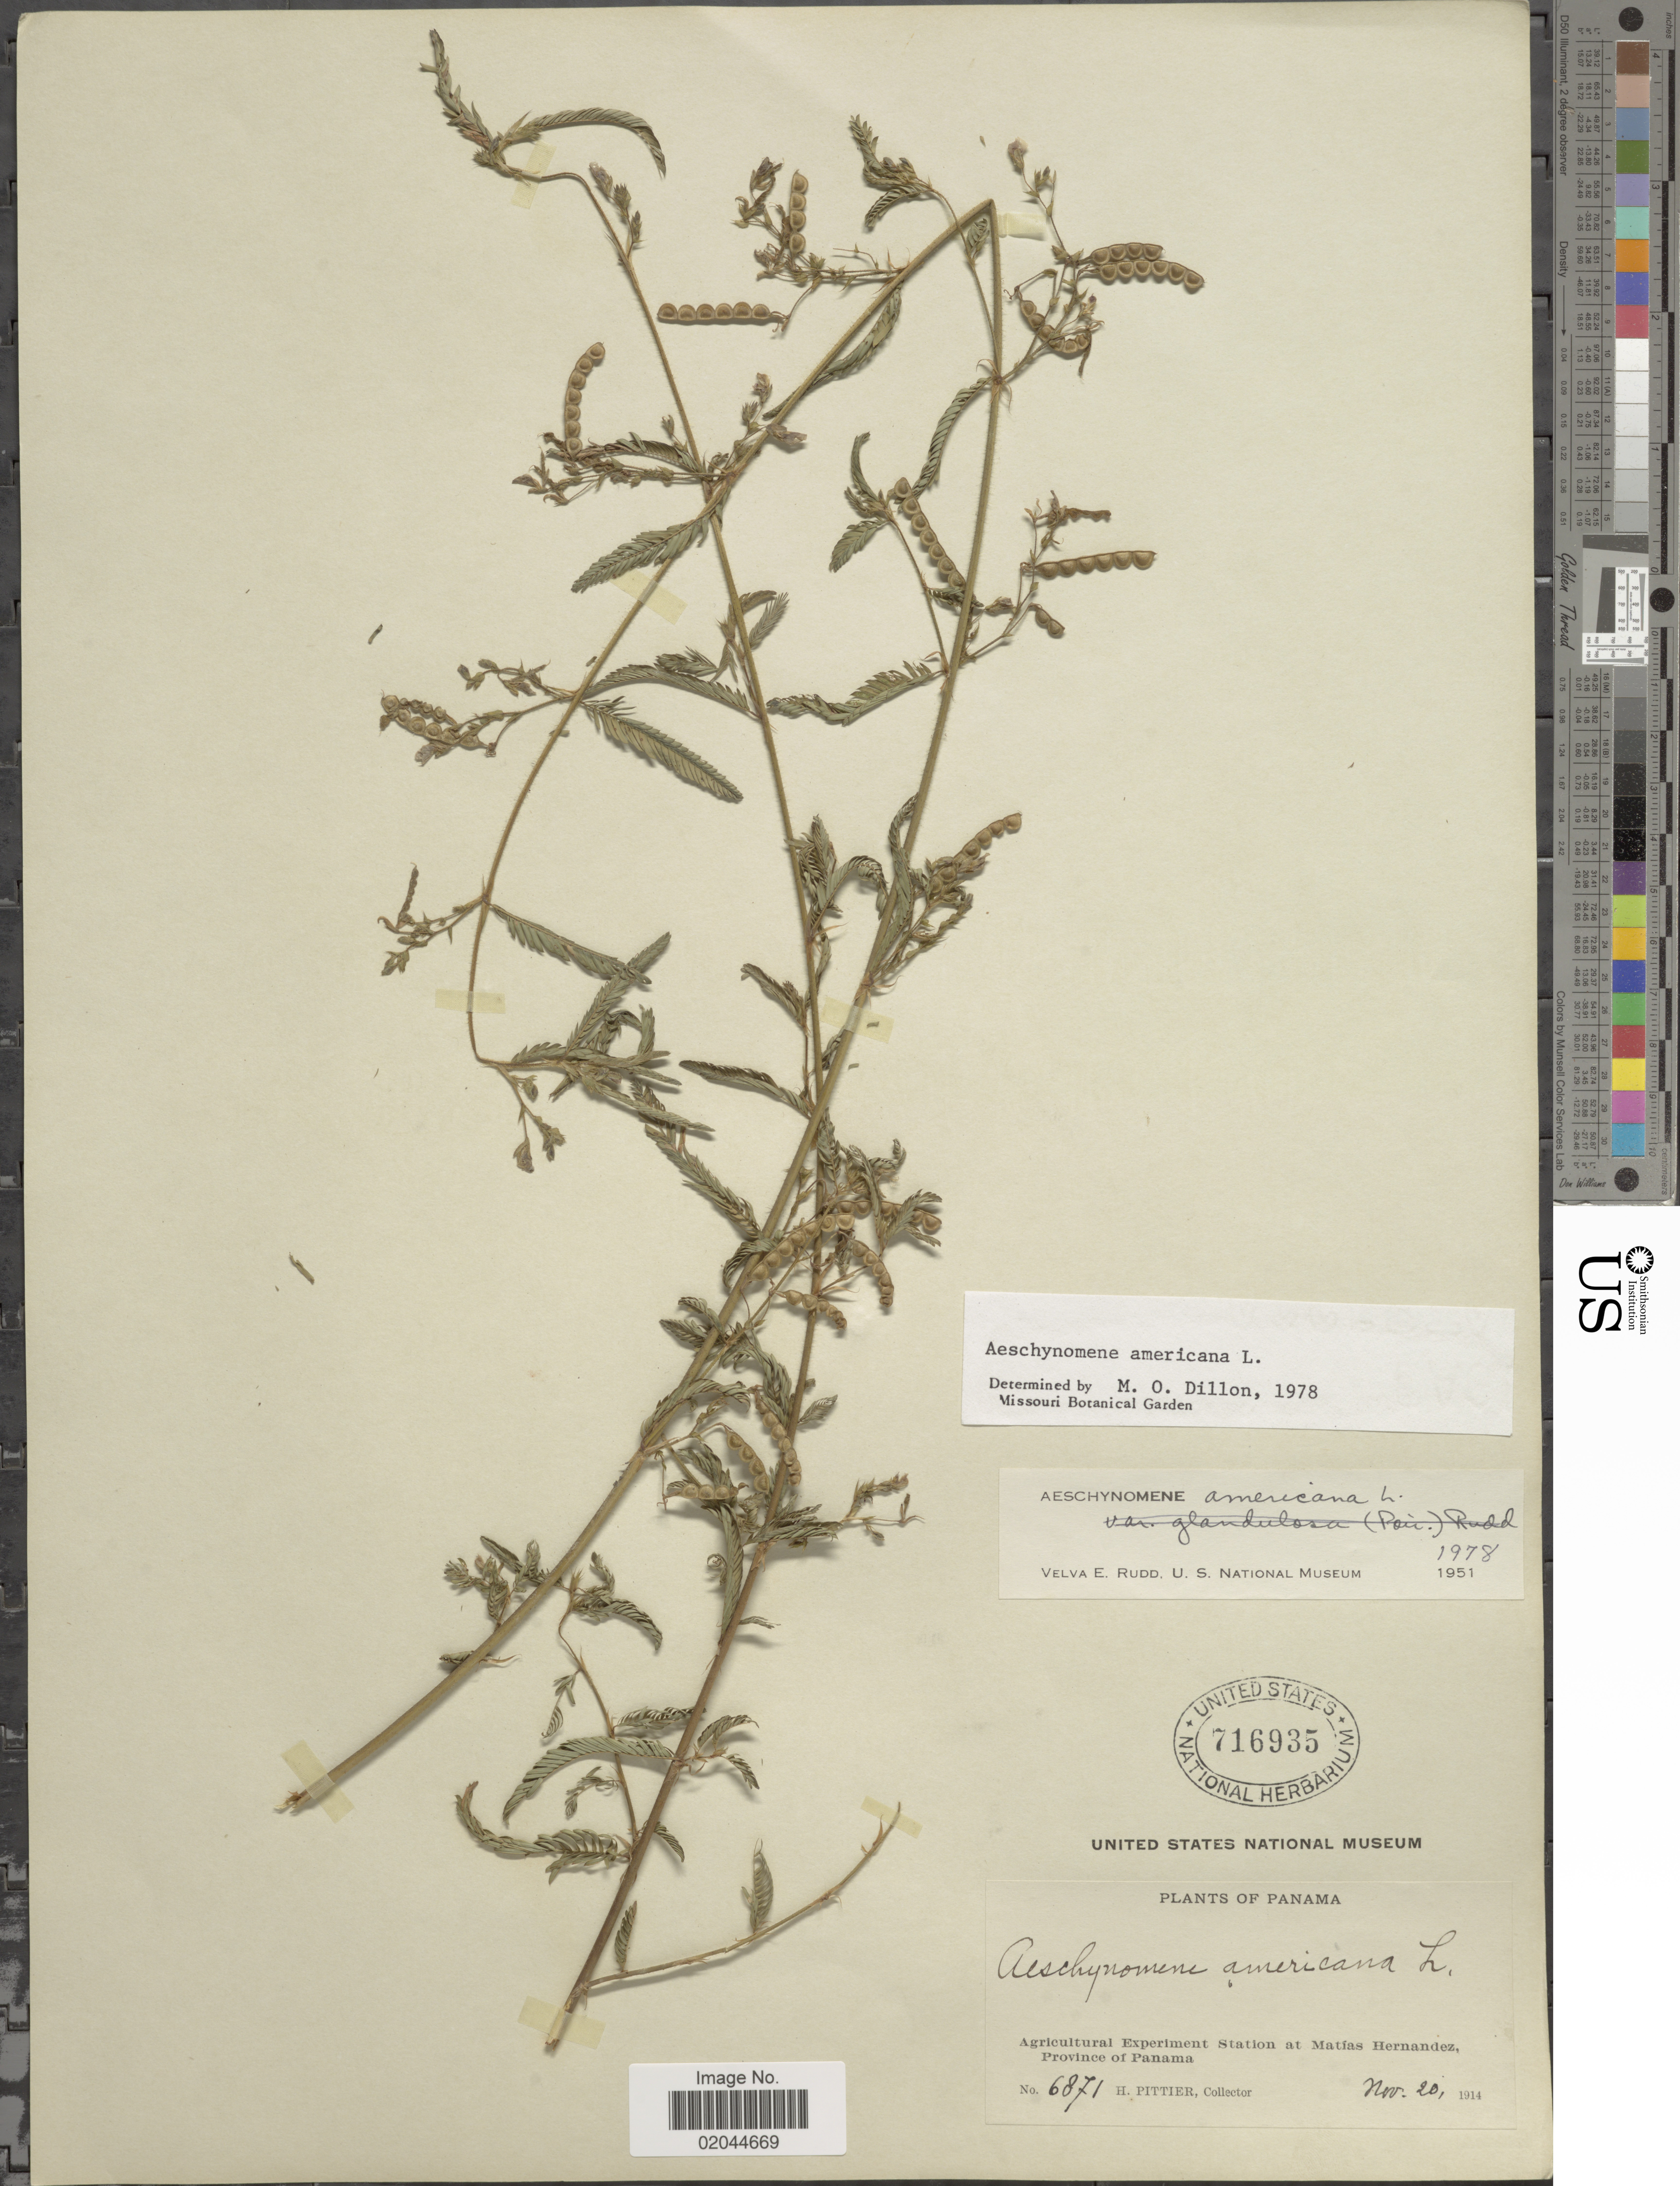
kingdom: Plantae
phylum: Tracheophyta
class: Magnoliopsida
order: Fabales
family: Fabaceae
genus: Aeschynomene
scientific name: Aeschynomene americana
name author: L.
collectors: H. F. Pittier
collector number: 6871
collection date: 1914-11-20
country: Panama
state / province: Panamá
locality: Agricultural Experiment Station at Matias Hernandez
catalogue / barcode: US 716935